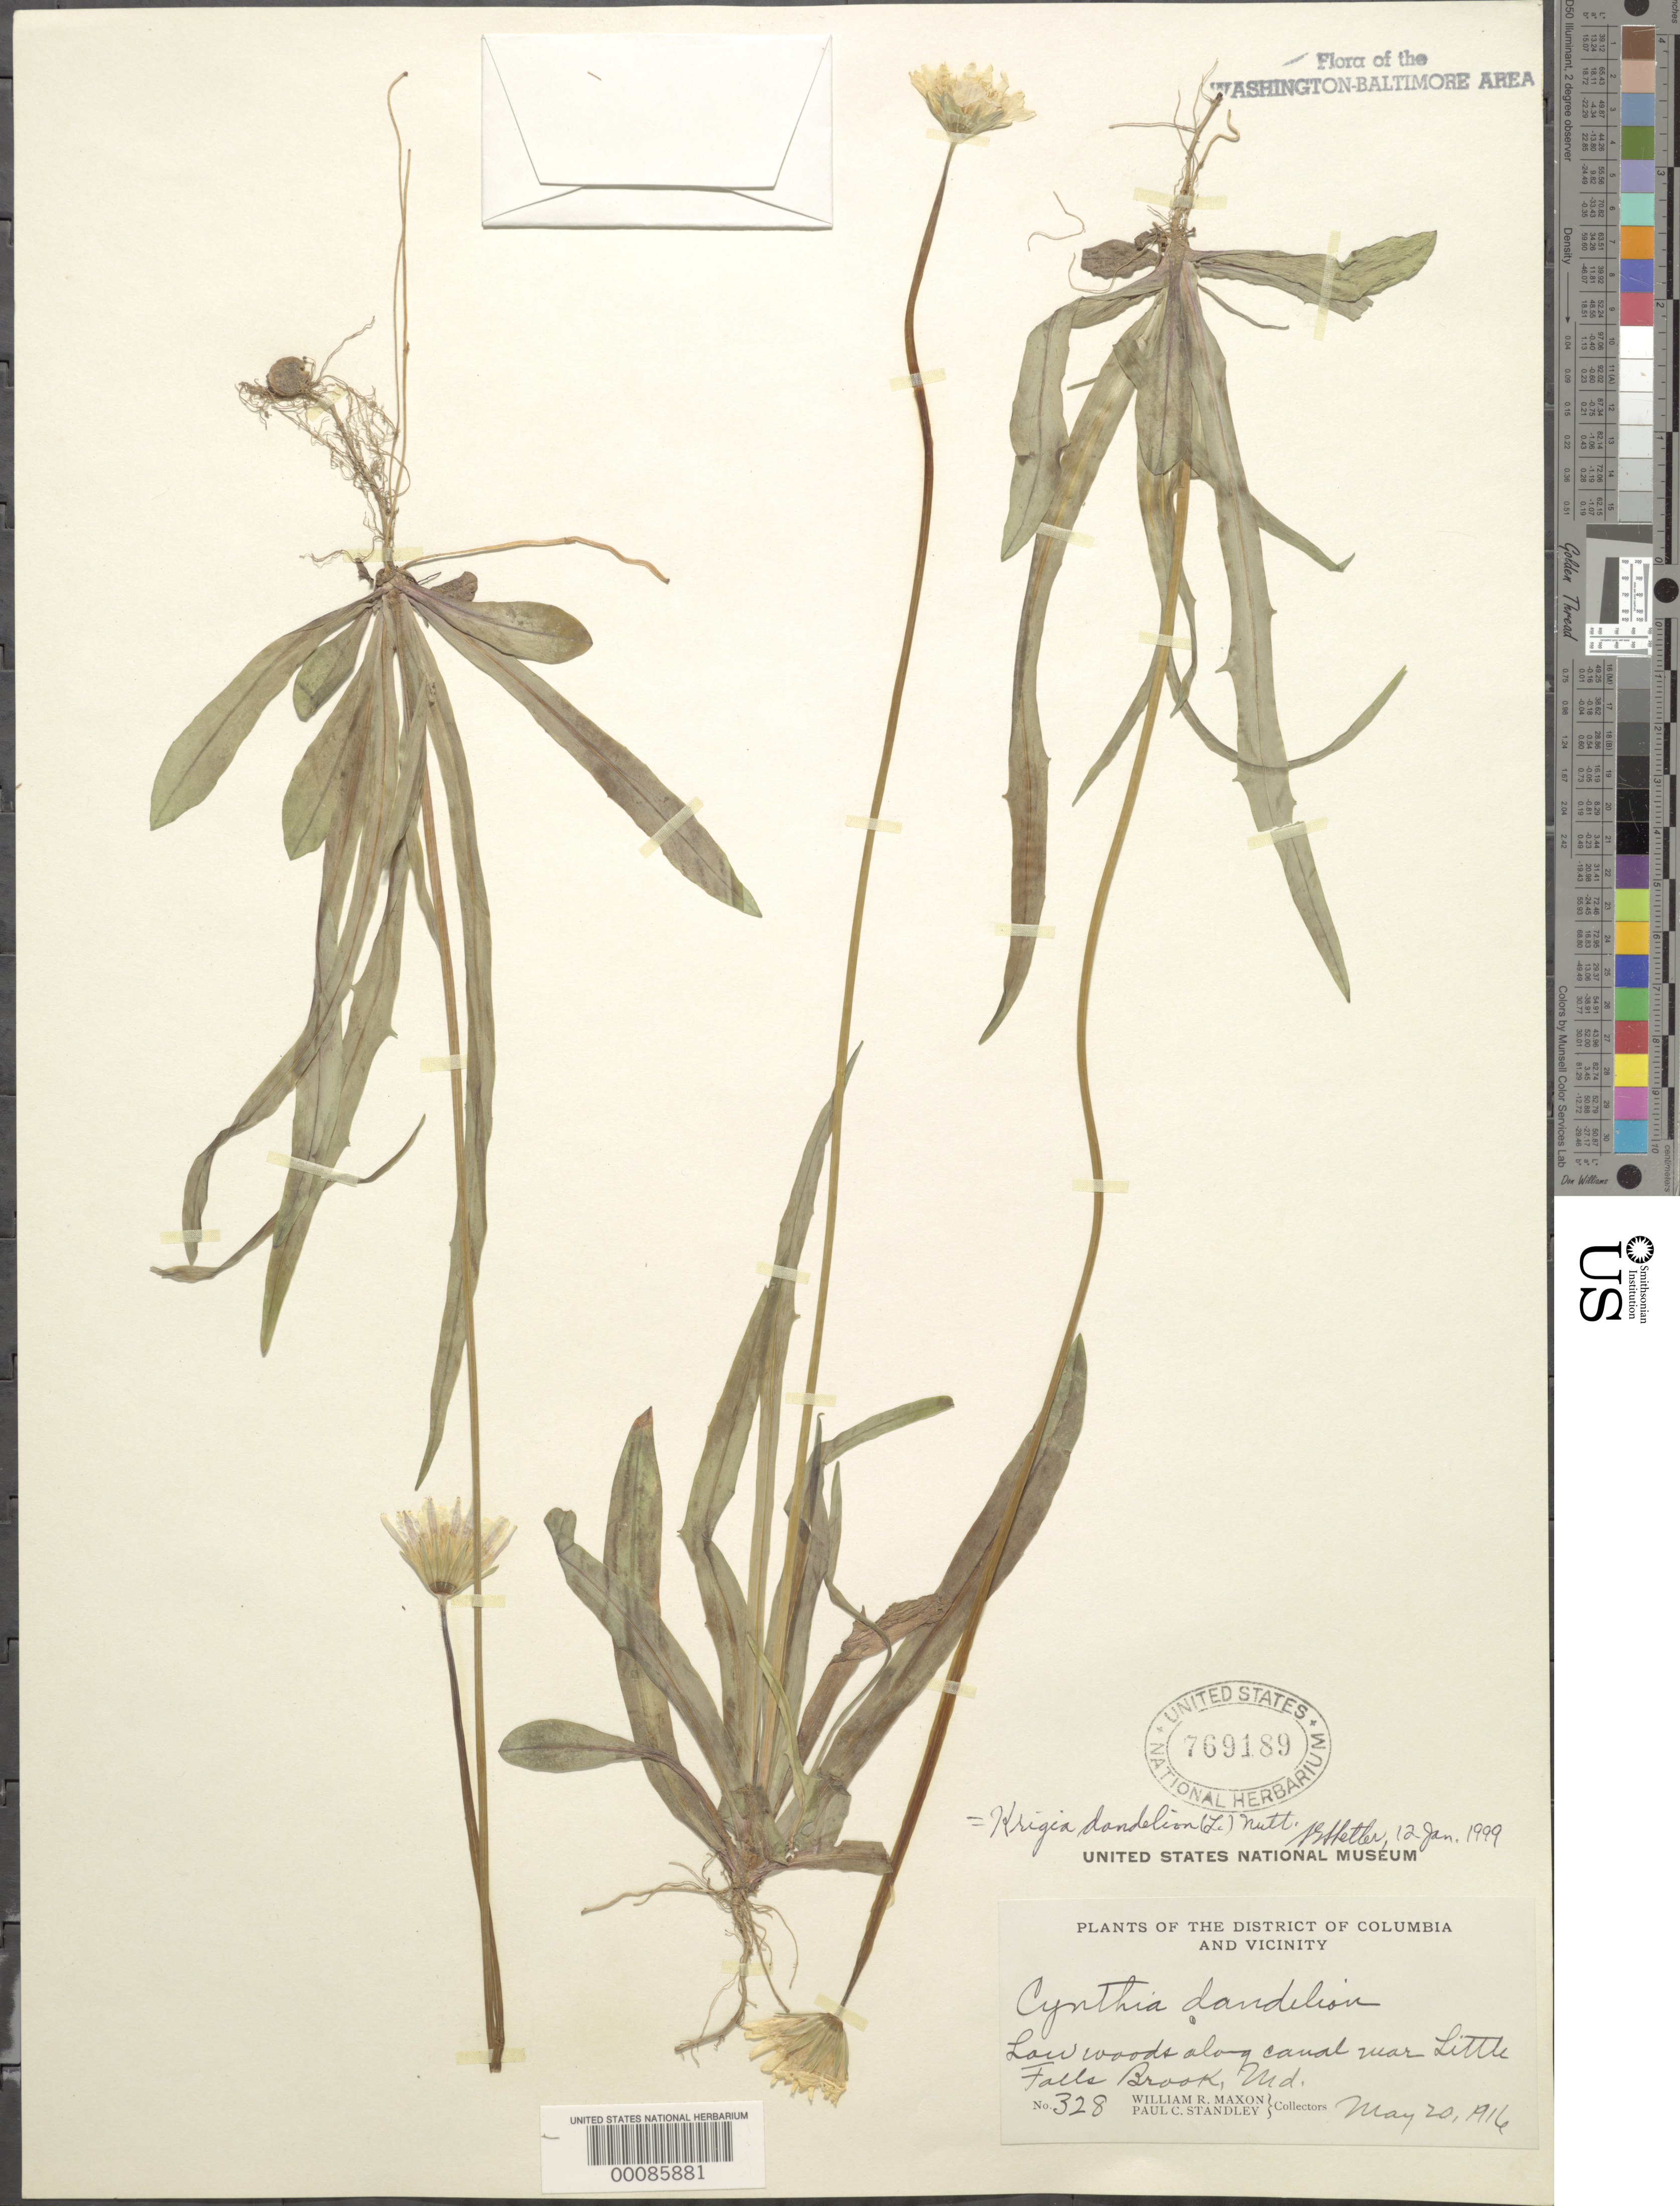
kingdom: Plantae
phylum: Tracheophyta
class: Magnoliopsida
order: Asterales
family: Asteraceae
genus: Krigia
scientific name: Krigia dandelion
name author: (L.) Nutt.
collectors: W. R. Maxon & P. C. Standley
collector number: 328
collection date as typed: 20 May 1916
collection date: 1916-05-20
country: United States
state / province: Maryland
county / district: Montgomery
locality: Canal near Little Falls Brook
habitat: Low woods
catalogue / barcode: US 769189